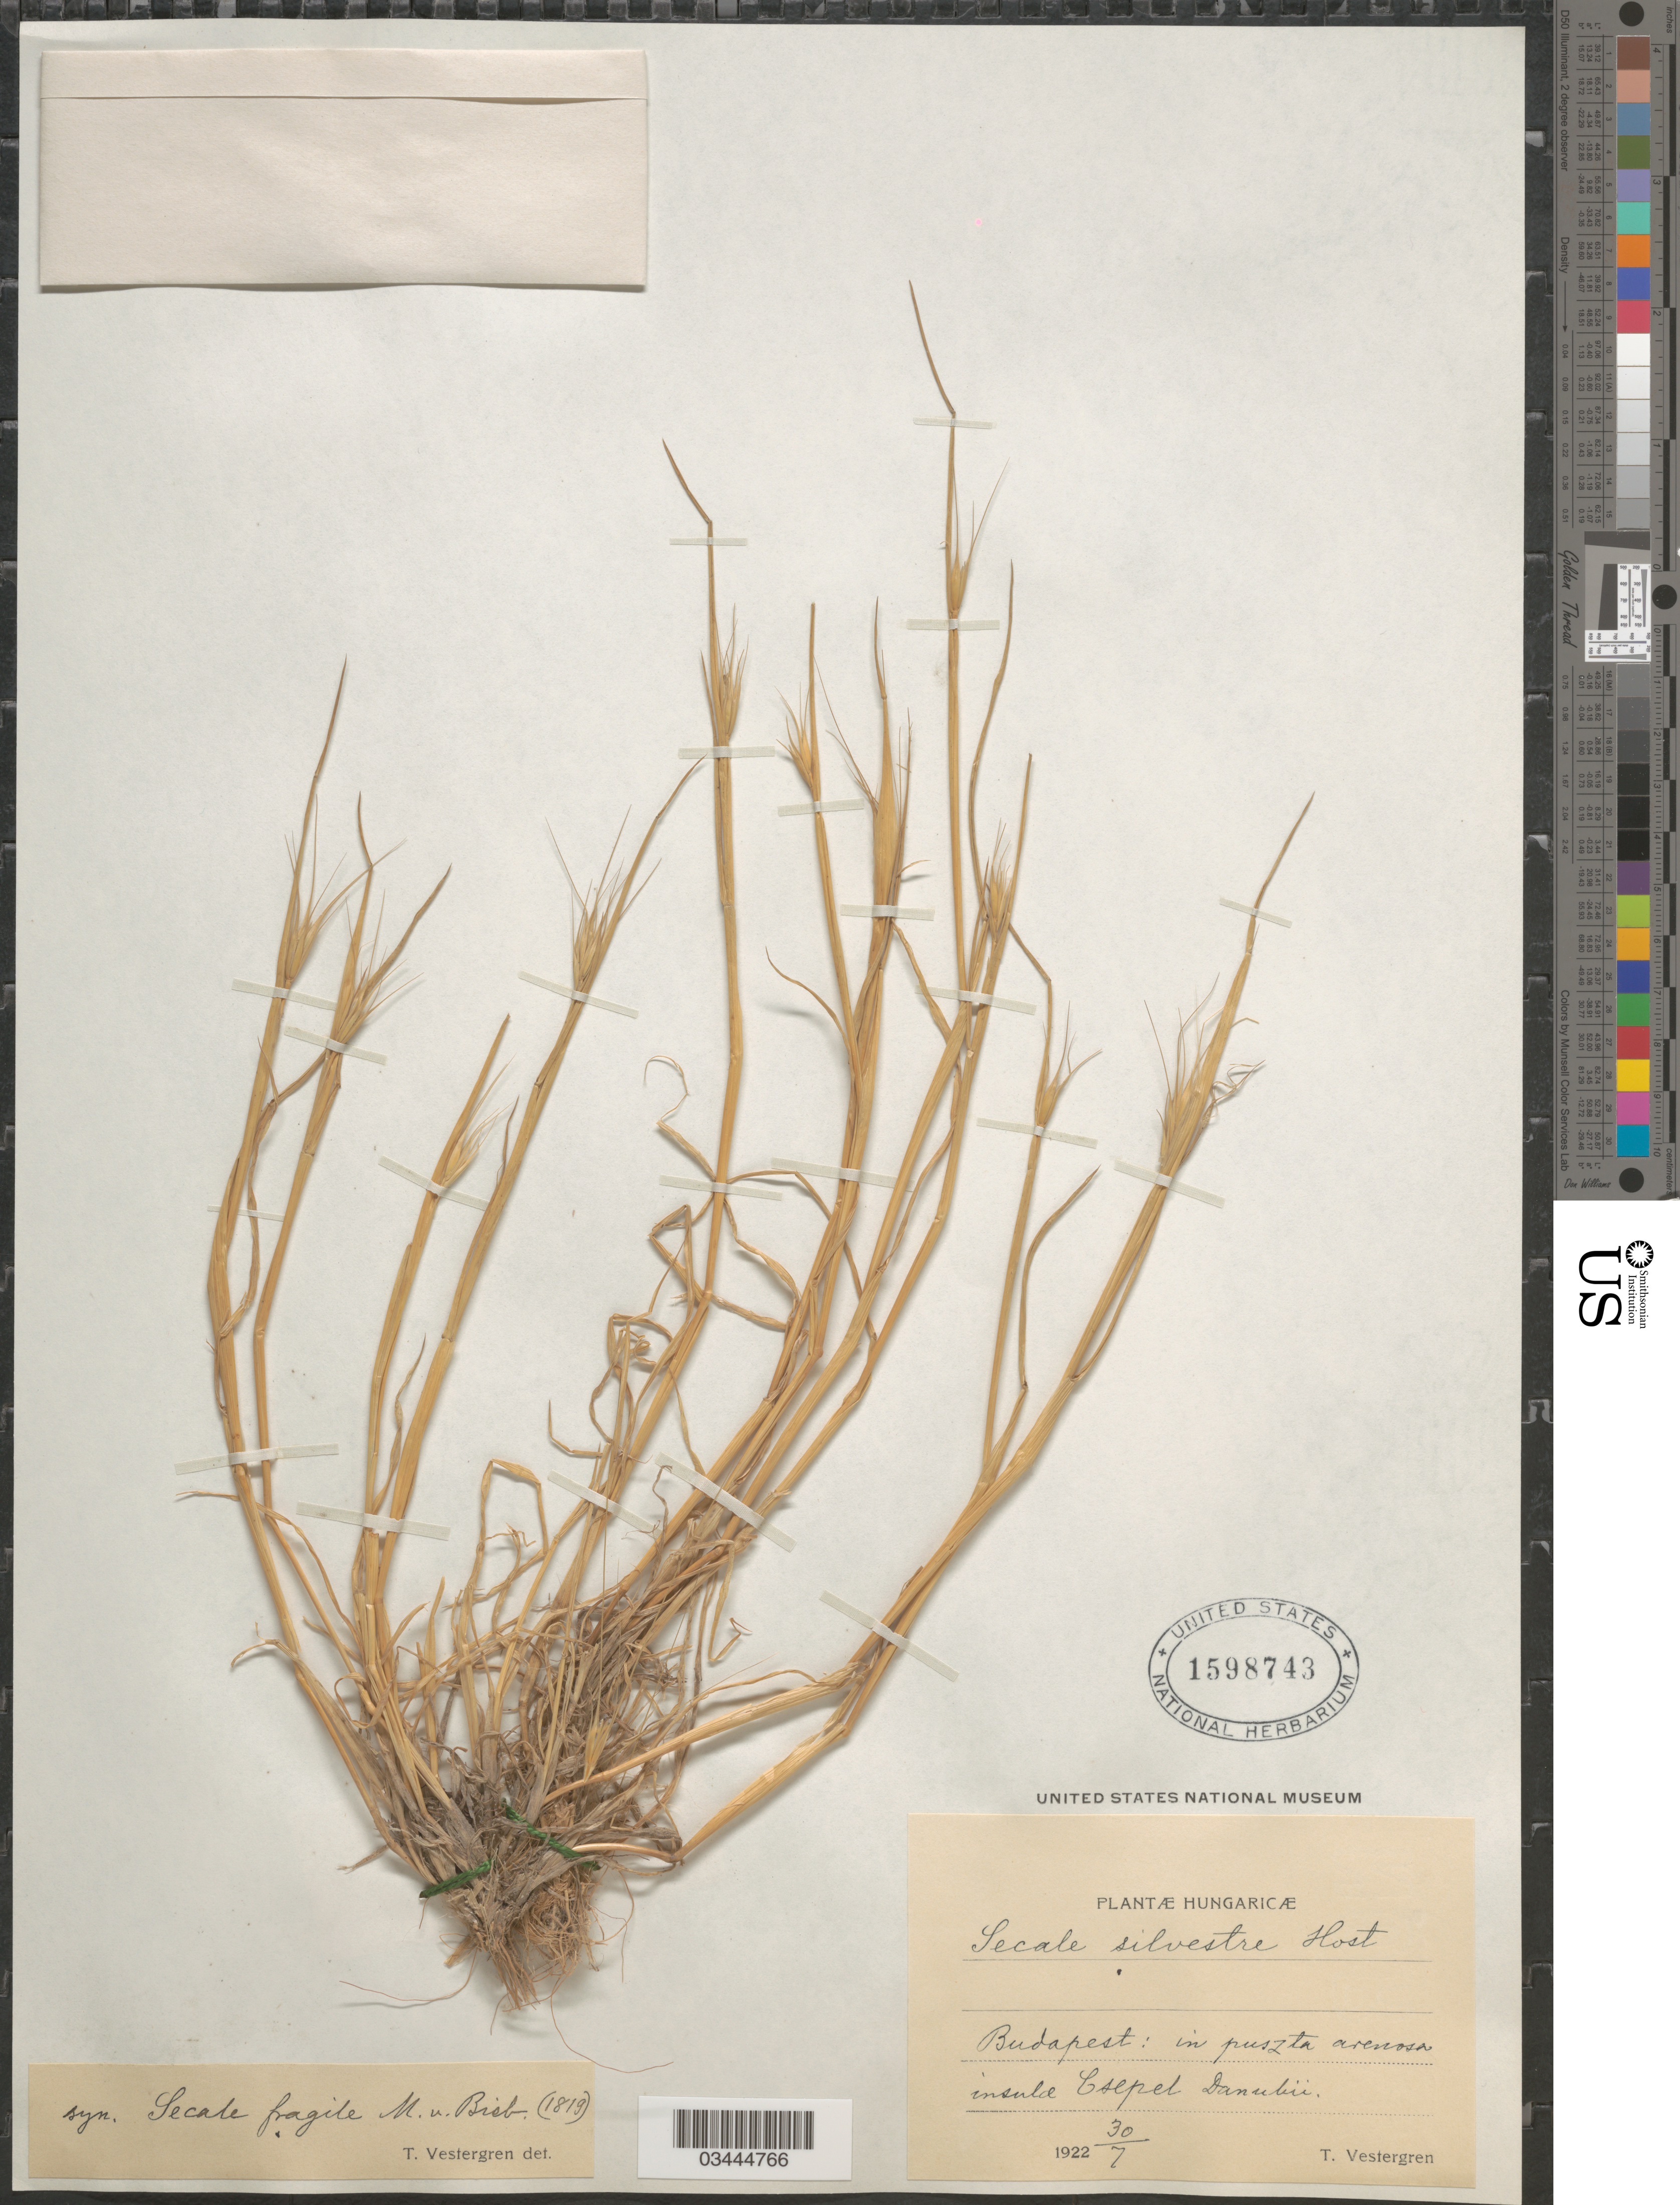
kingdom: Plantae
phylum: Tracheophyta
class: Liliopsida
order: Poales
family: Poaceae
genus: Secale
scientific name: Secale sylvestre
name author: Host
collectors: T. Vestergren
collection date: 1922-07-30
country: Hungary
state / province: Budapest, Capital District of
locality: Hungaricæ. Budapest: in puszta arenosa insula Csepel Danubii.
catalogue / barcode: US 1598743